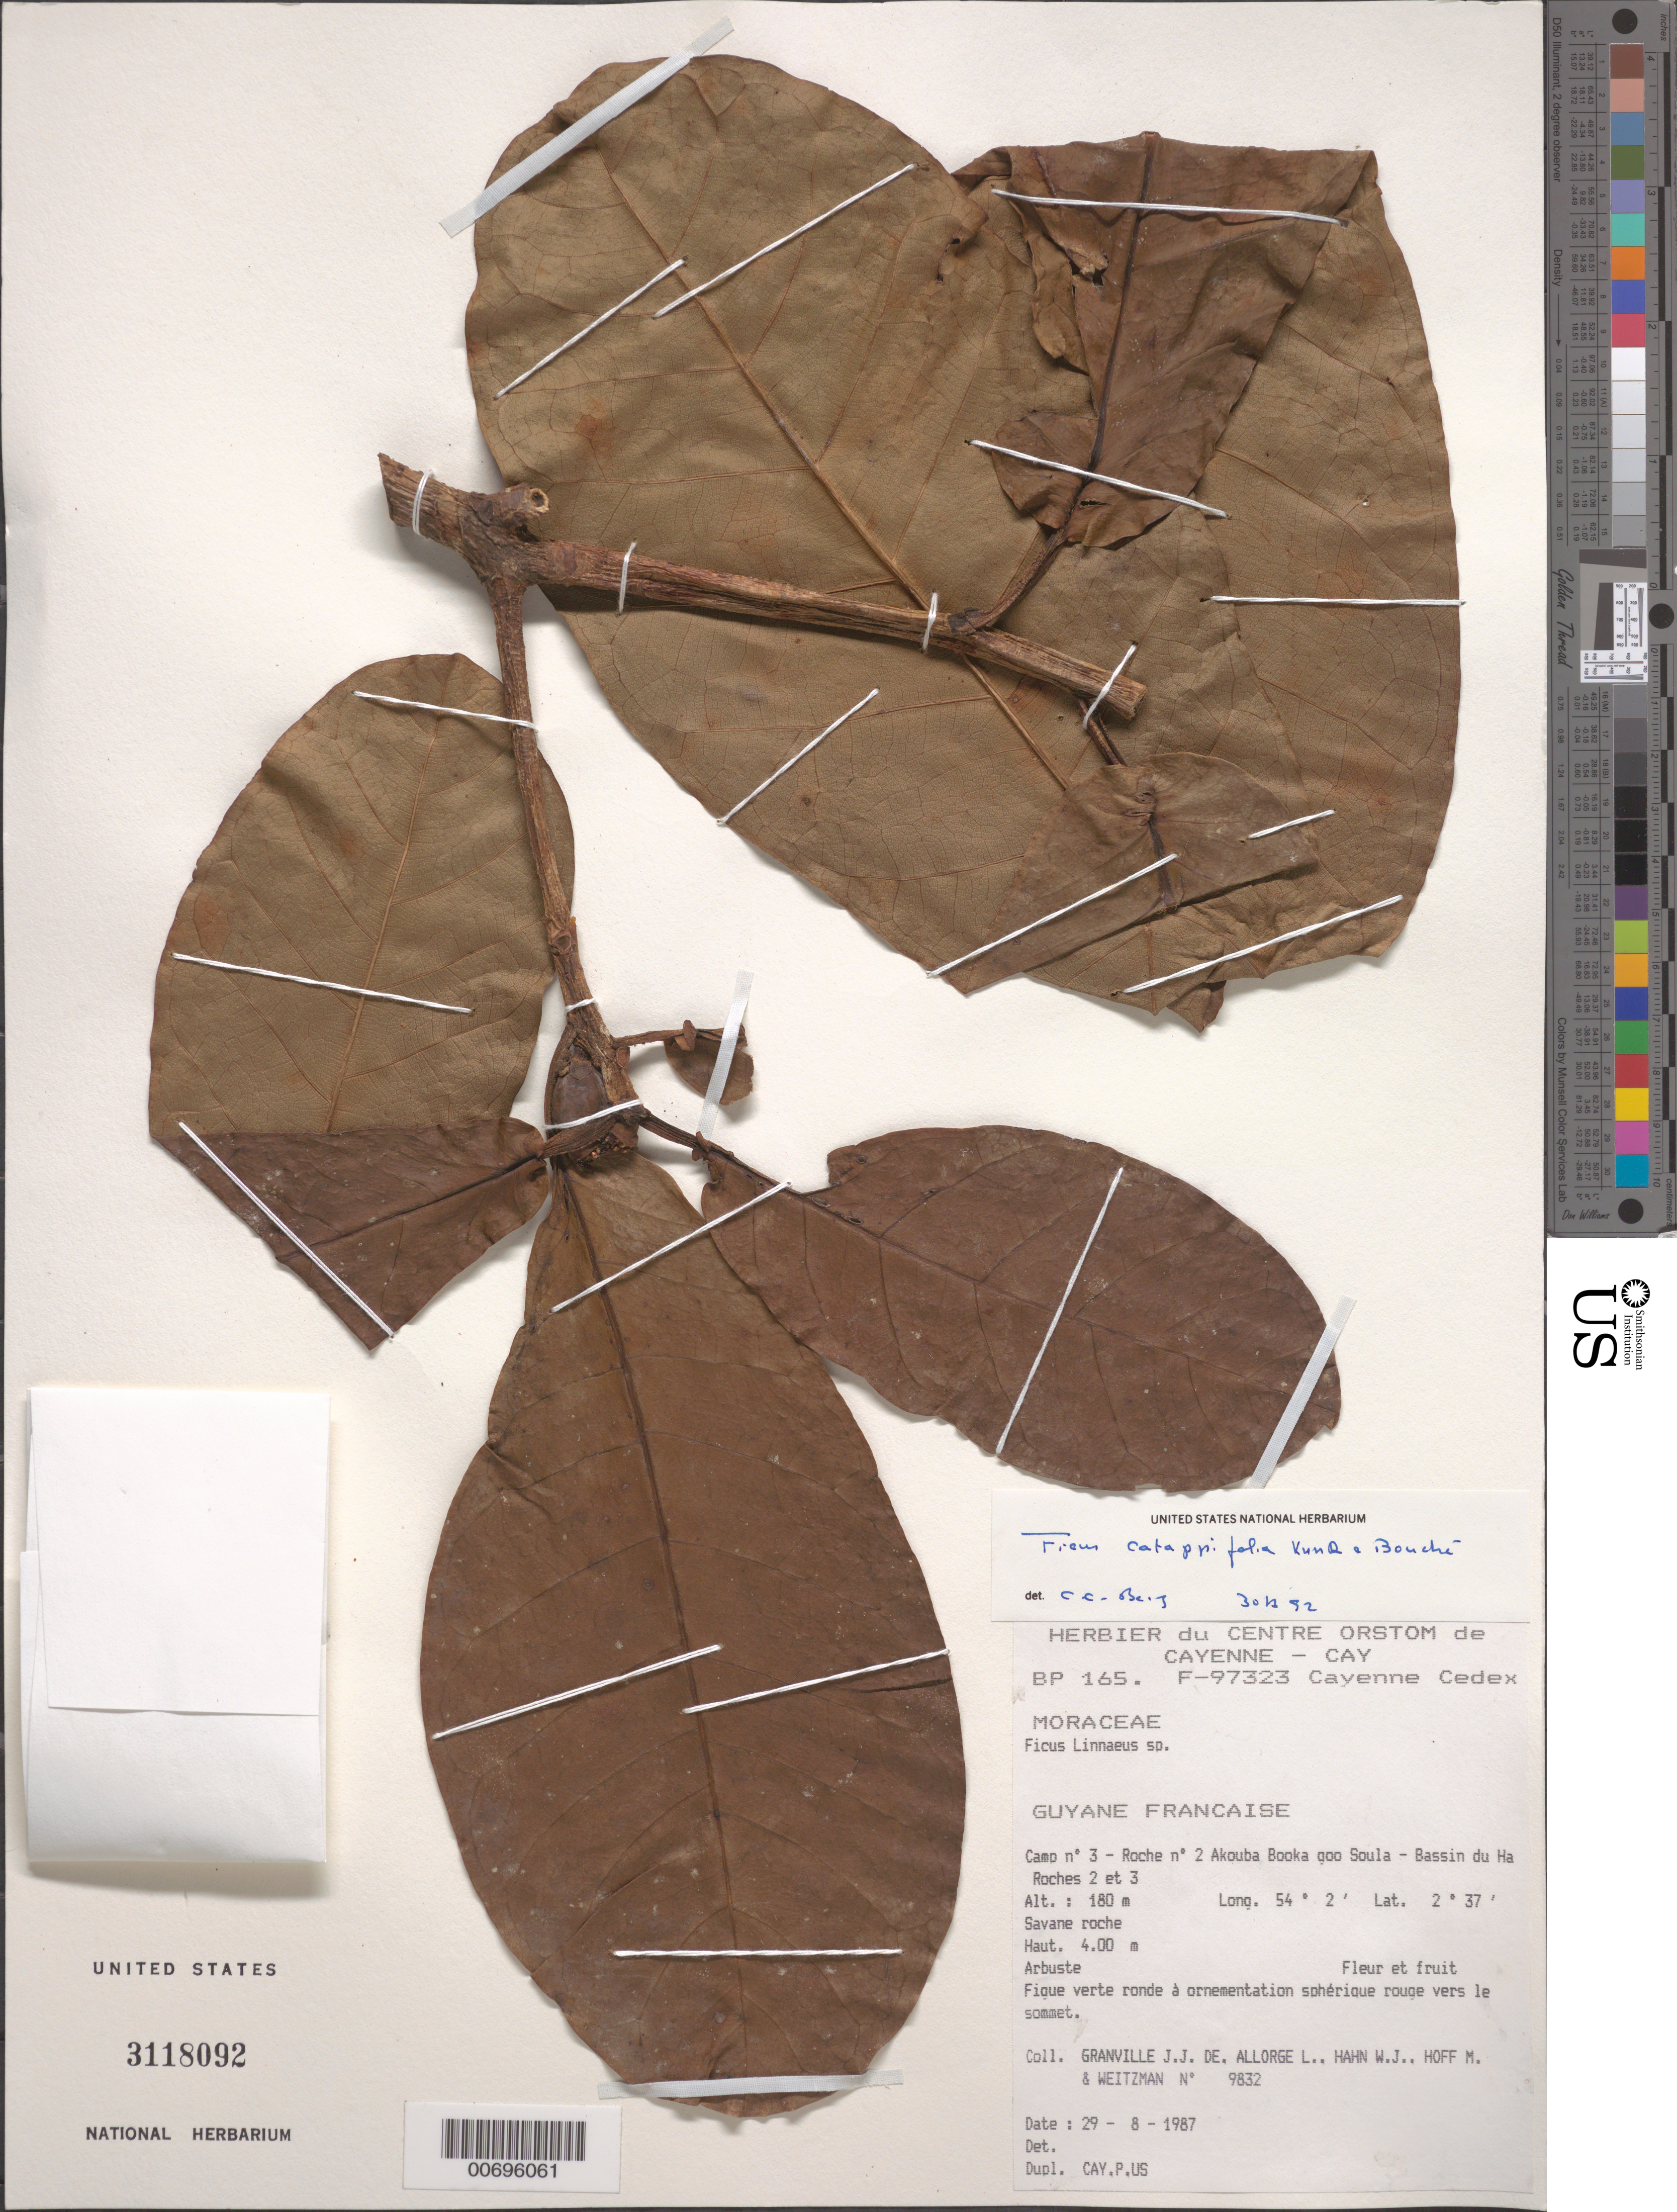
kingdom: Plantae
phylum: Tracheophyta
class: Magnoliopsida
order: Rosales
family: Moraceae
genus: Ficus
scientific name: Ficus catappifolia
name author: Kunth & Bouché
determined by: Berg, C. C.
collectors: J.-J. de Granville, L. Allorge, W. J. Hahn, M. Hoff & A. L. Weitzman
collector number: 9832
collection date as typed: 29-Aug-87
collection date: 1987-08-29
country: French Guiana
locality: Akouba Booka goo Soula, Camp #3, Roche no. 2, Bassin du Haut-Marouini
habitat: Savanne roche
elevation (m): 180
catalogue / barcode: US 3118092